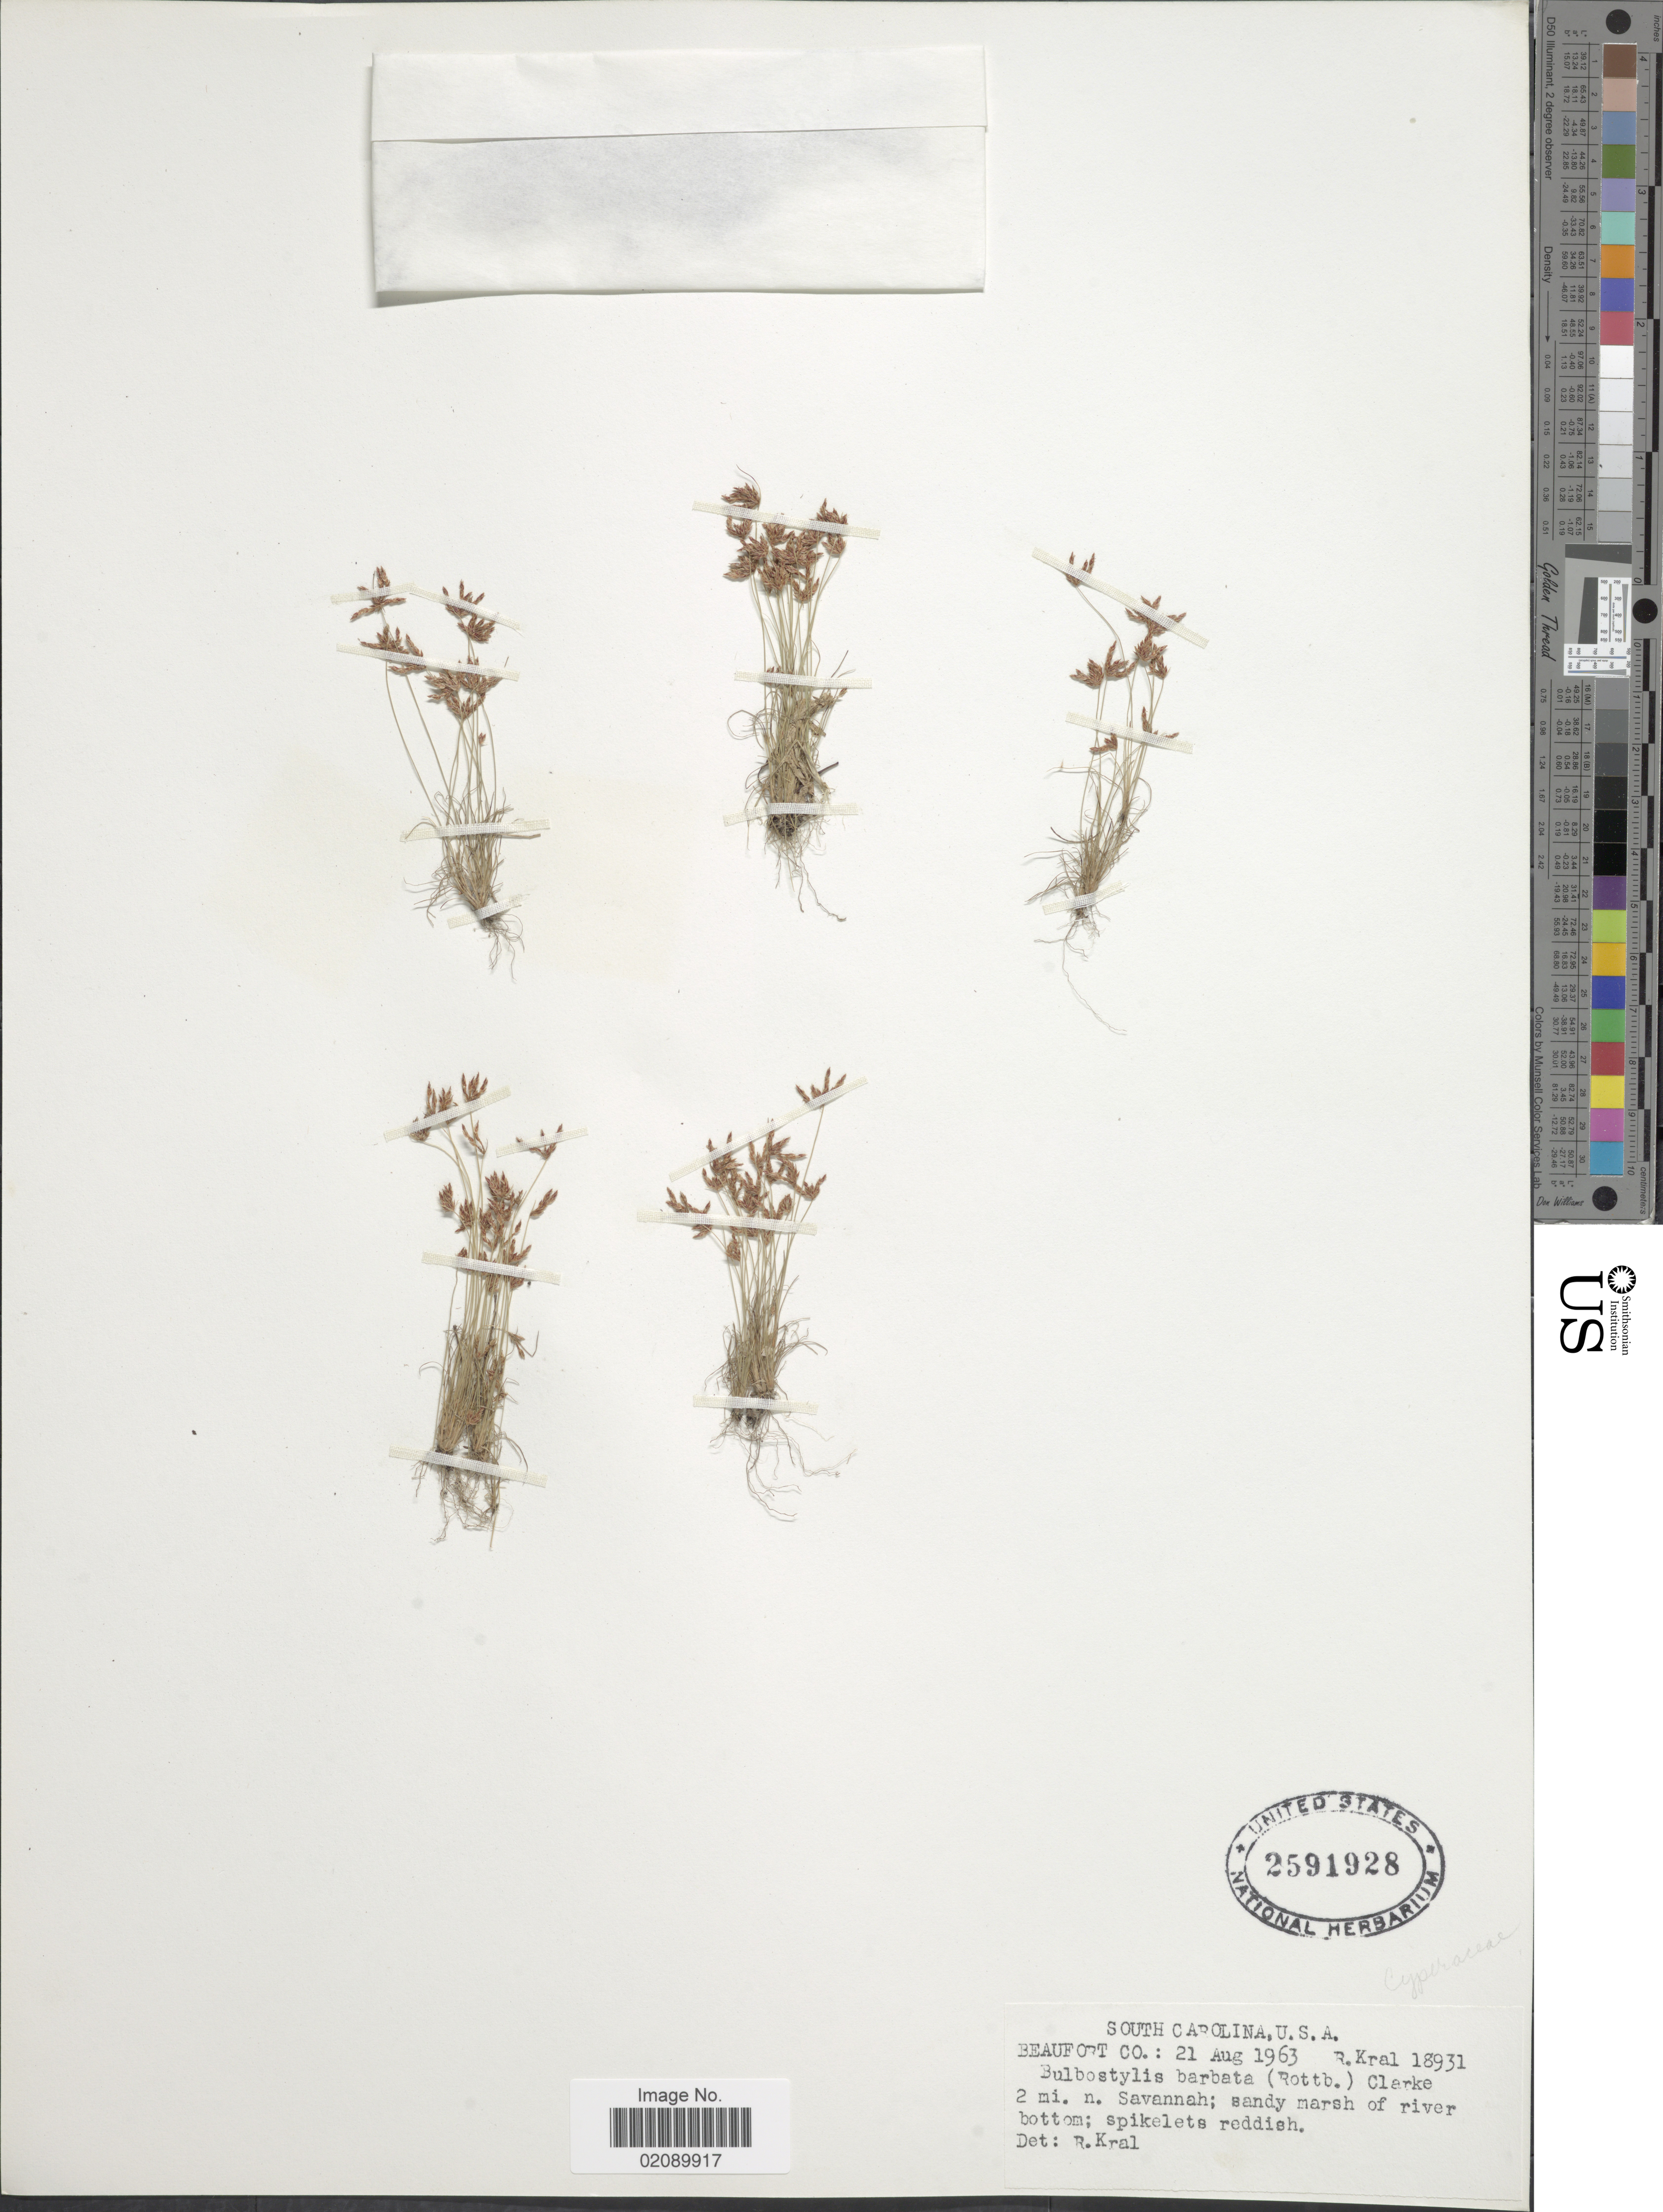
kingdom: Plantae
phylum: Tracheophyta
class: Liliopsida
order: Poales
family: Cyperaceae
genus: Bulbostylis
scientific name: Bulbostylis barbata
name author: (Rottb.) C.B. Clarke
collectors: R. Kral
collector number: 18931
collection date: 1963-08-21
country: United States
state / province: South Carolina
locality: Beaufort Co. 2 mi. n. Savannah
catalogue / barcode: US 2591928